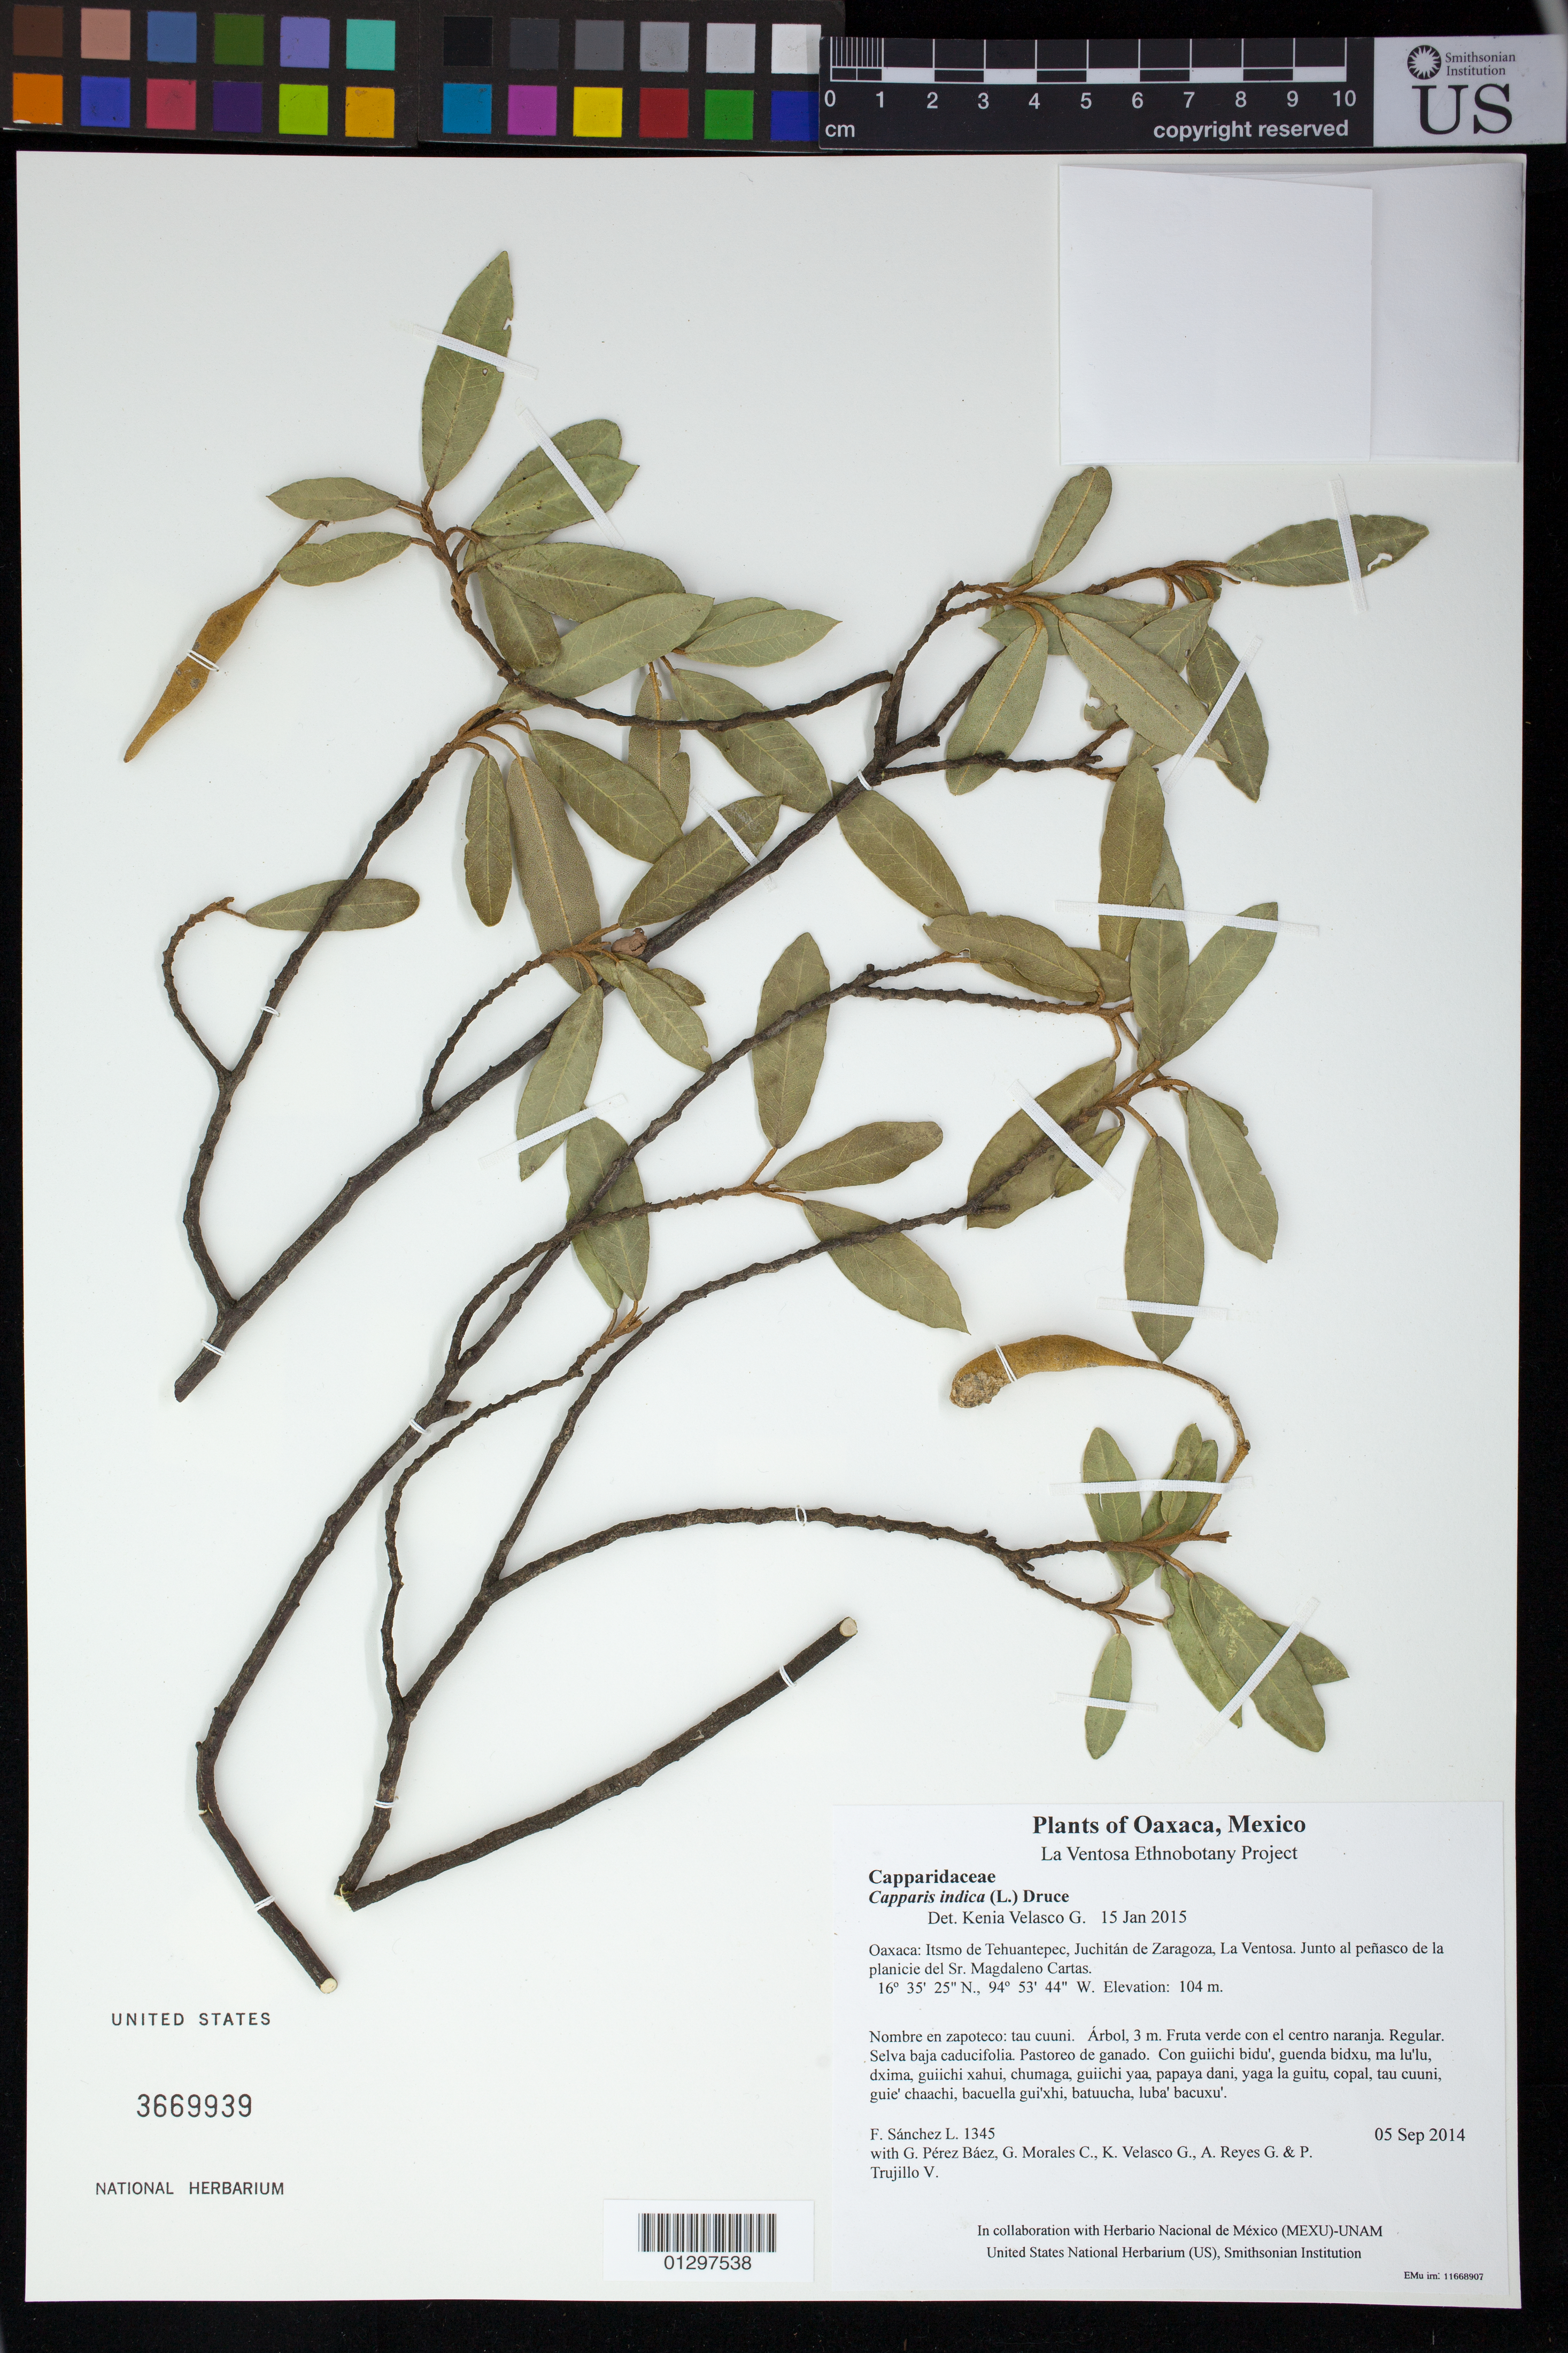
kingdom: Plantae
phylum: Tracheophyta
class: Magnoliopsida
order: Brassicales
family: Capparaceae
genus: Quadrella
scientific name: Quadrella incana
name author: (Kunth) Iltis & Cornejo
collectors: F. Sánchez L., G. Pérez Báez, G. Morales C., K. Velasco G., A. Reyes G. & P. Trujillo V.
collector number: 1345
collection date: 2014-09-05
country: Mexico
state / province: Oaxaca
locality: Itsmo de Tehuantepec, Juchitán de Zaragoza, La Ventosa. Junto al peñasco de la planicie del Sr. Magdaleno Cartas.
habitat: Selva baja caducifolia. Pastoreo de ganado.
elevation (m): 104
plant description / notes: JEBOT, MEXU, SERO, US; Yaga. 3 m. Cuaananaxhi naga' ne ndaani ni biguitu. Nuu.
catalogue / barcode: US 3669939